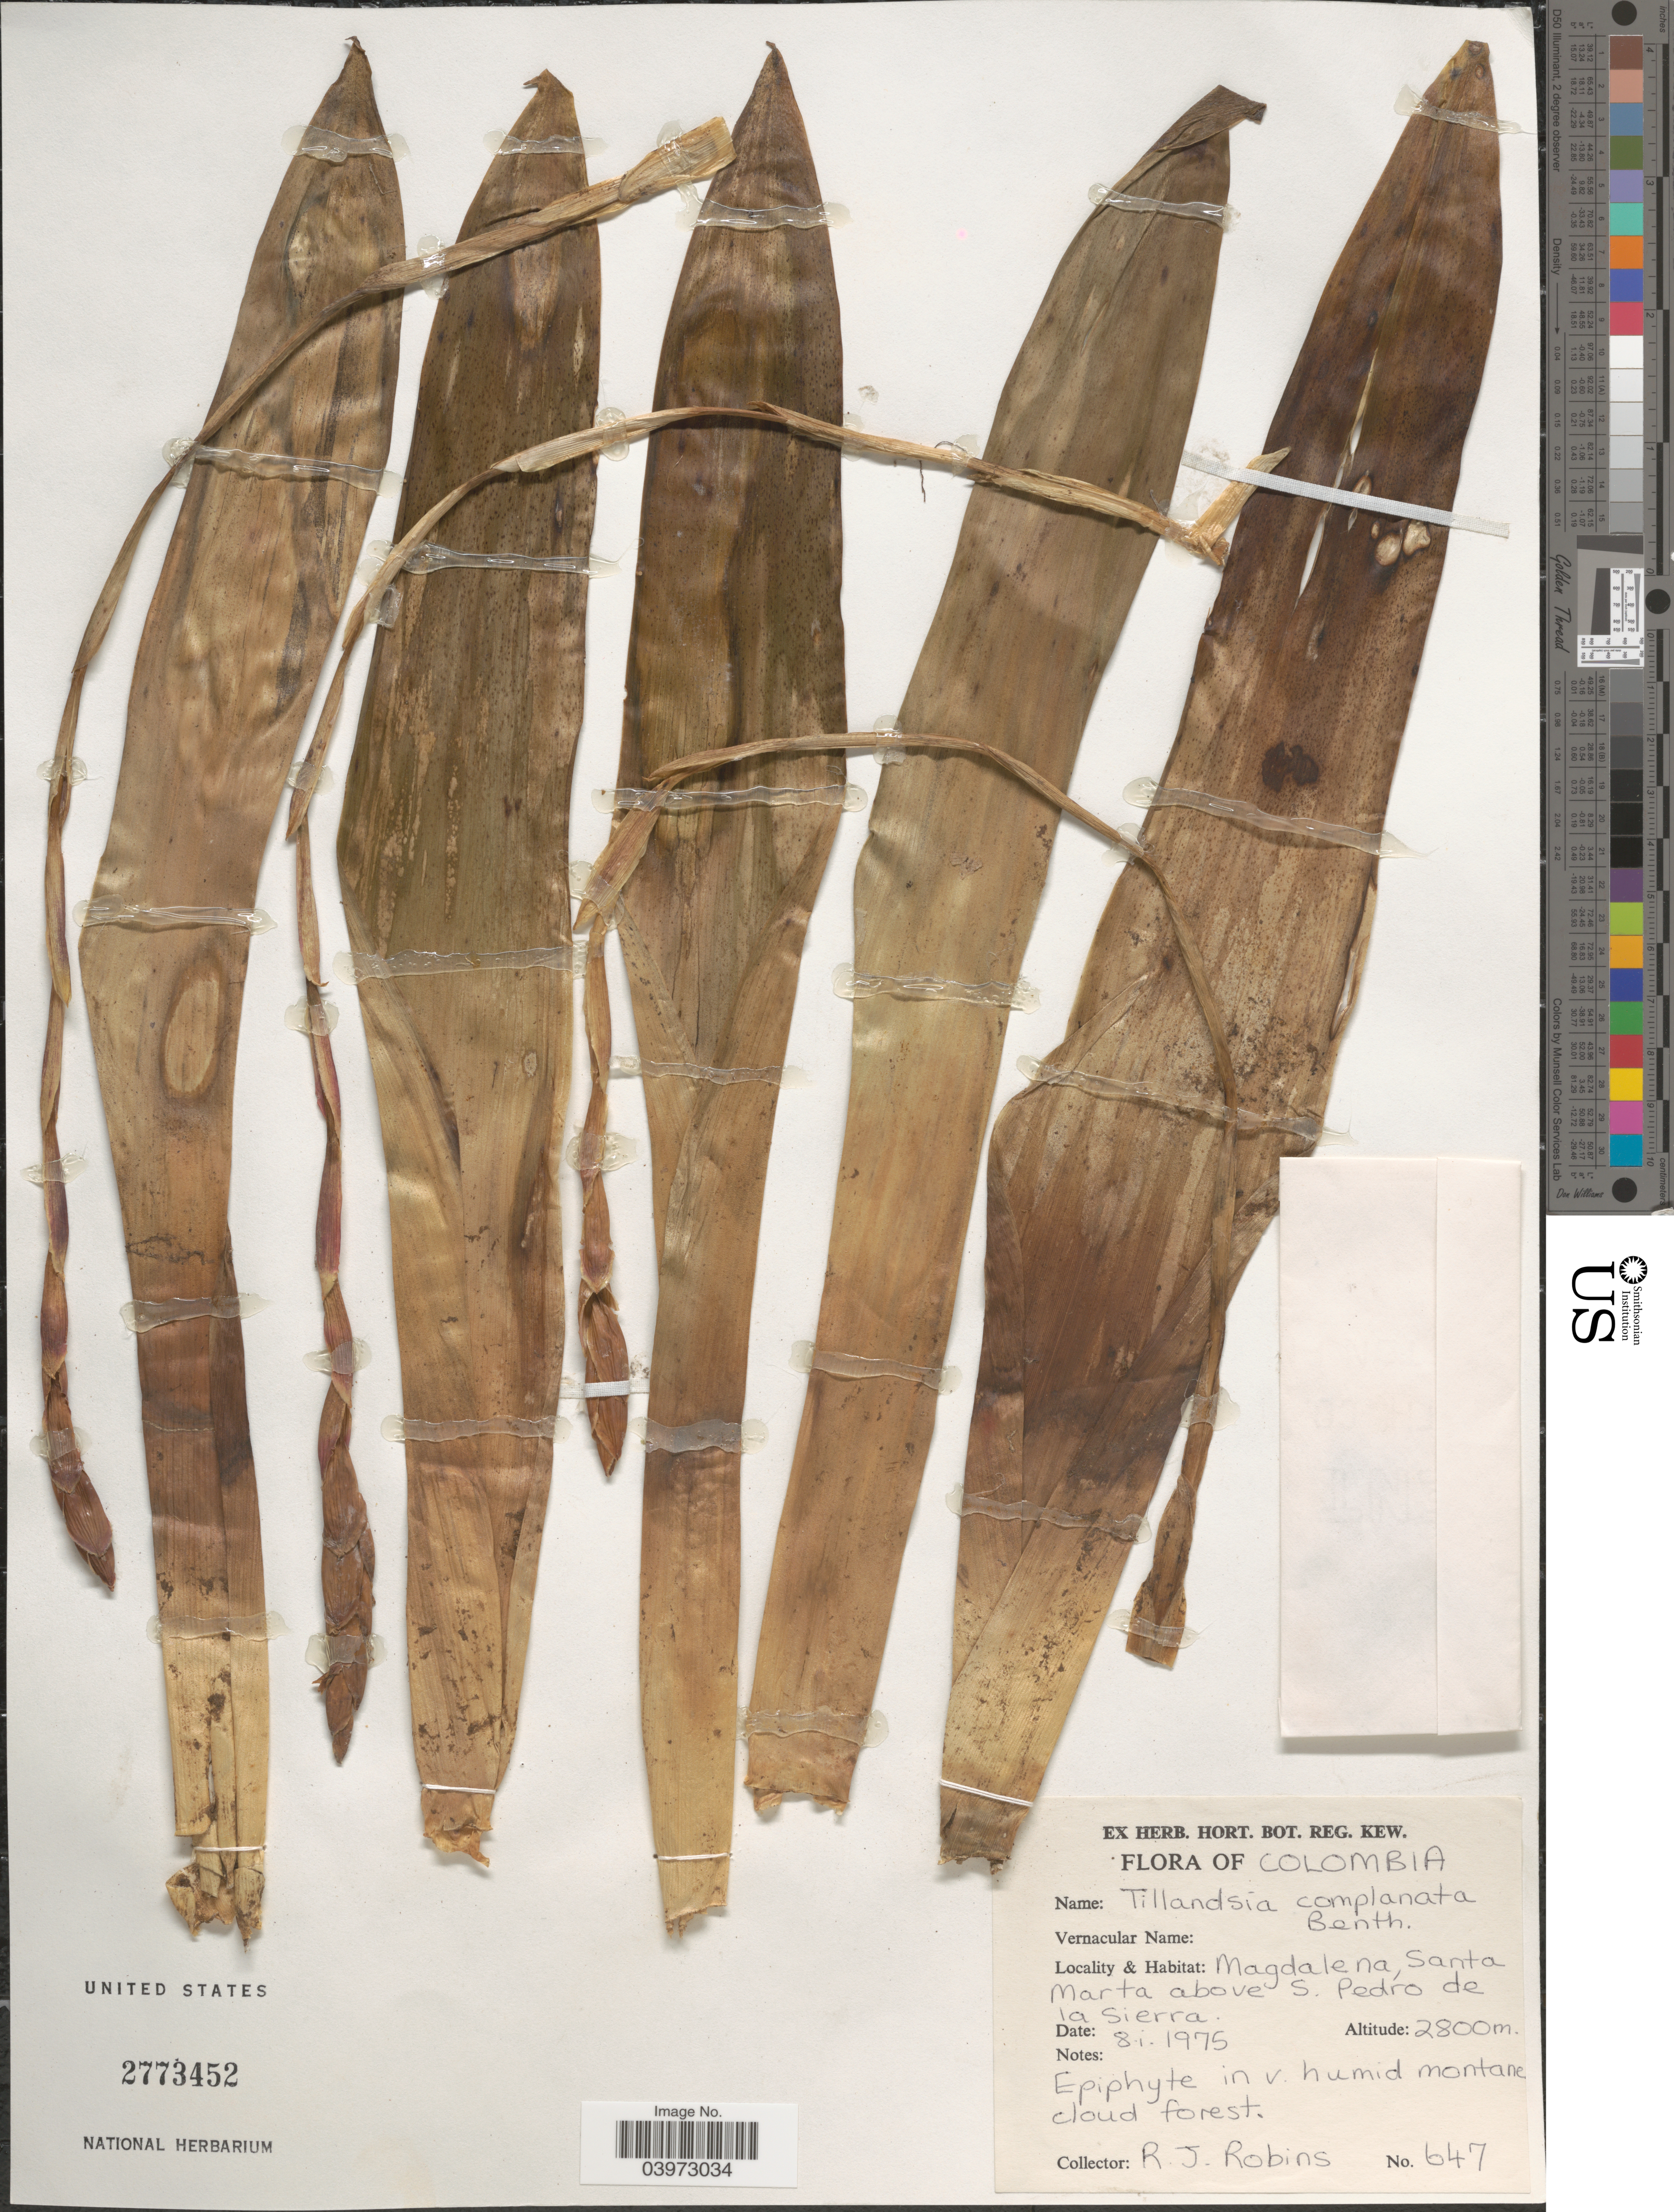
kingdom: Plantae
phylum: Tracheophyta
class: Liliopsida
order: Poales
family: Bromeliaceae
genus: Tillandsia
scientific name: Tillandsia complanata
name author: Benth.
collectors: R. Robins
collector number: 647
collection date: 1975-01-08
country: Colombia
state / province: Magdalena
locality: Magdalena, Santa Marta above S. Pedro de la Sierra.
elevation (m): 2800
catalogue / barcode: US 2773452